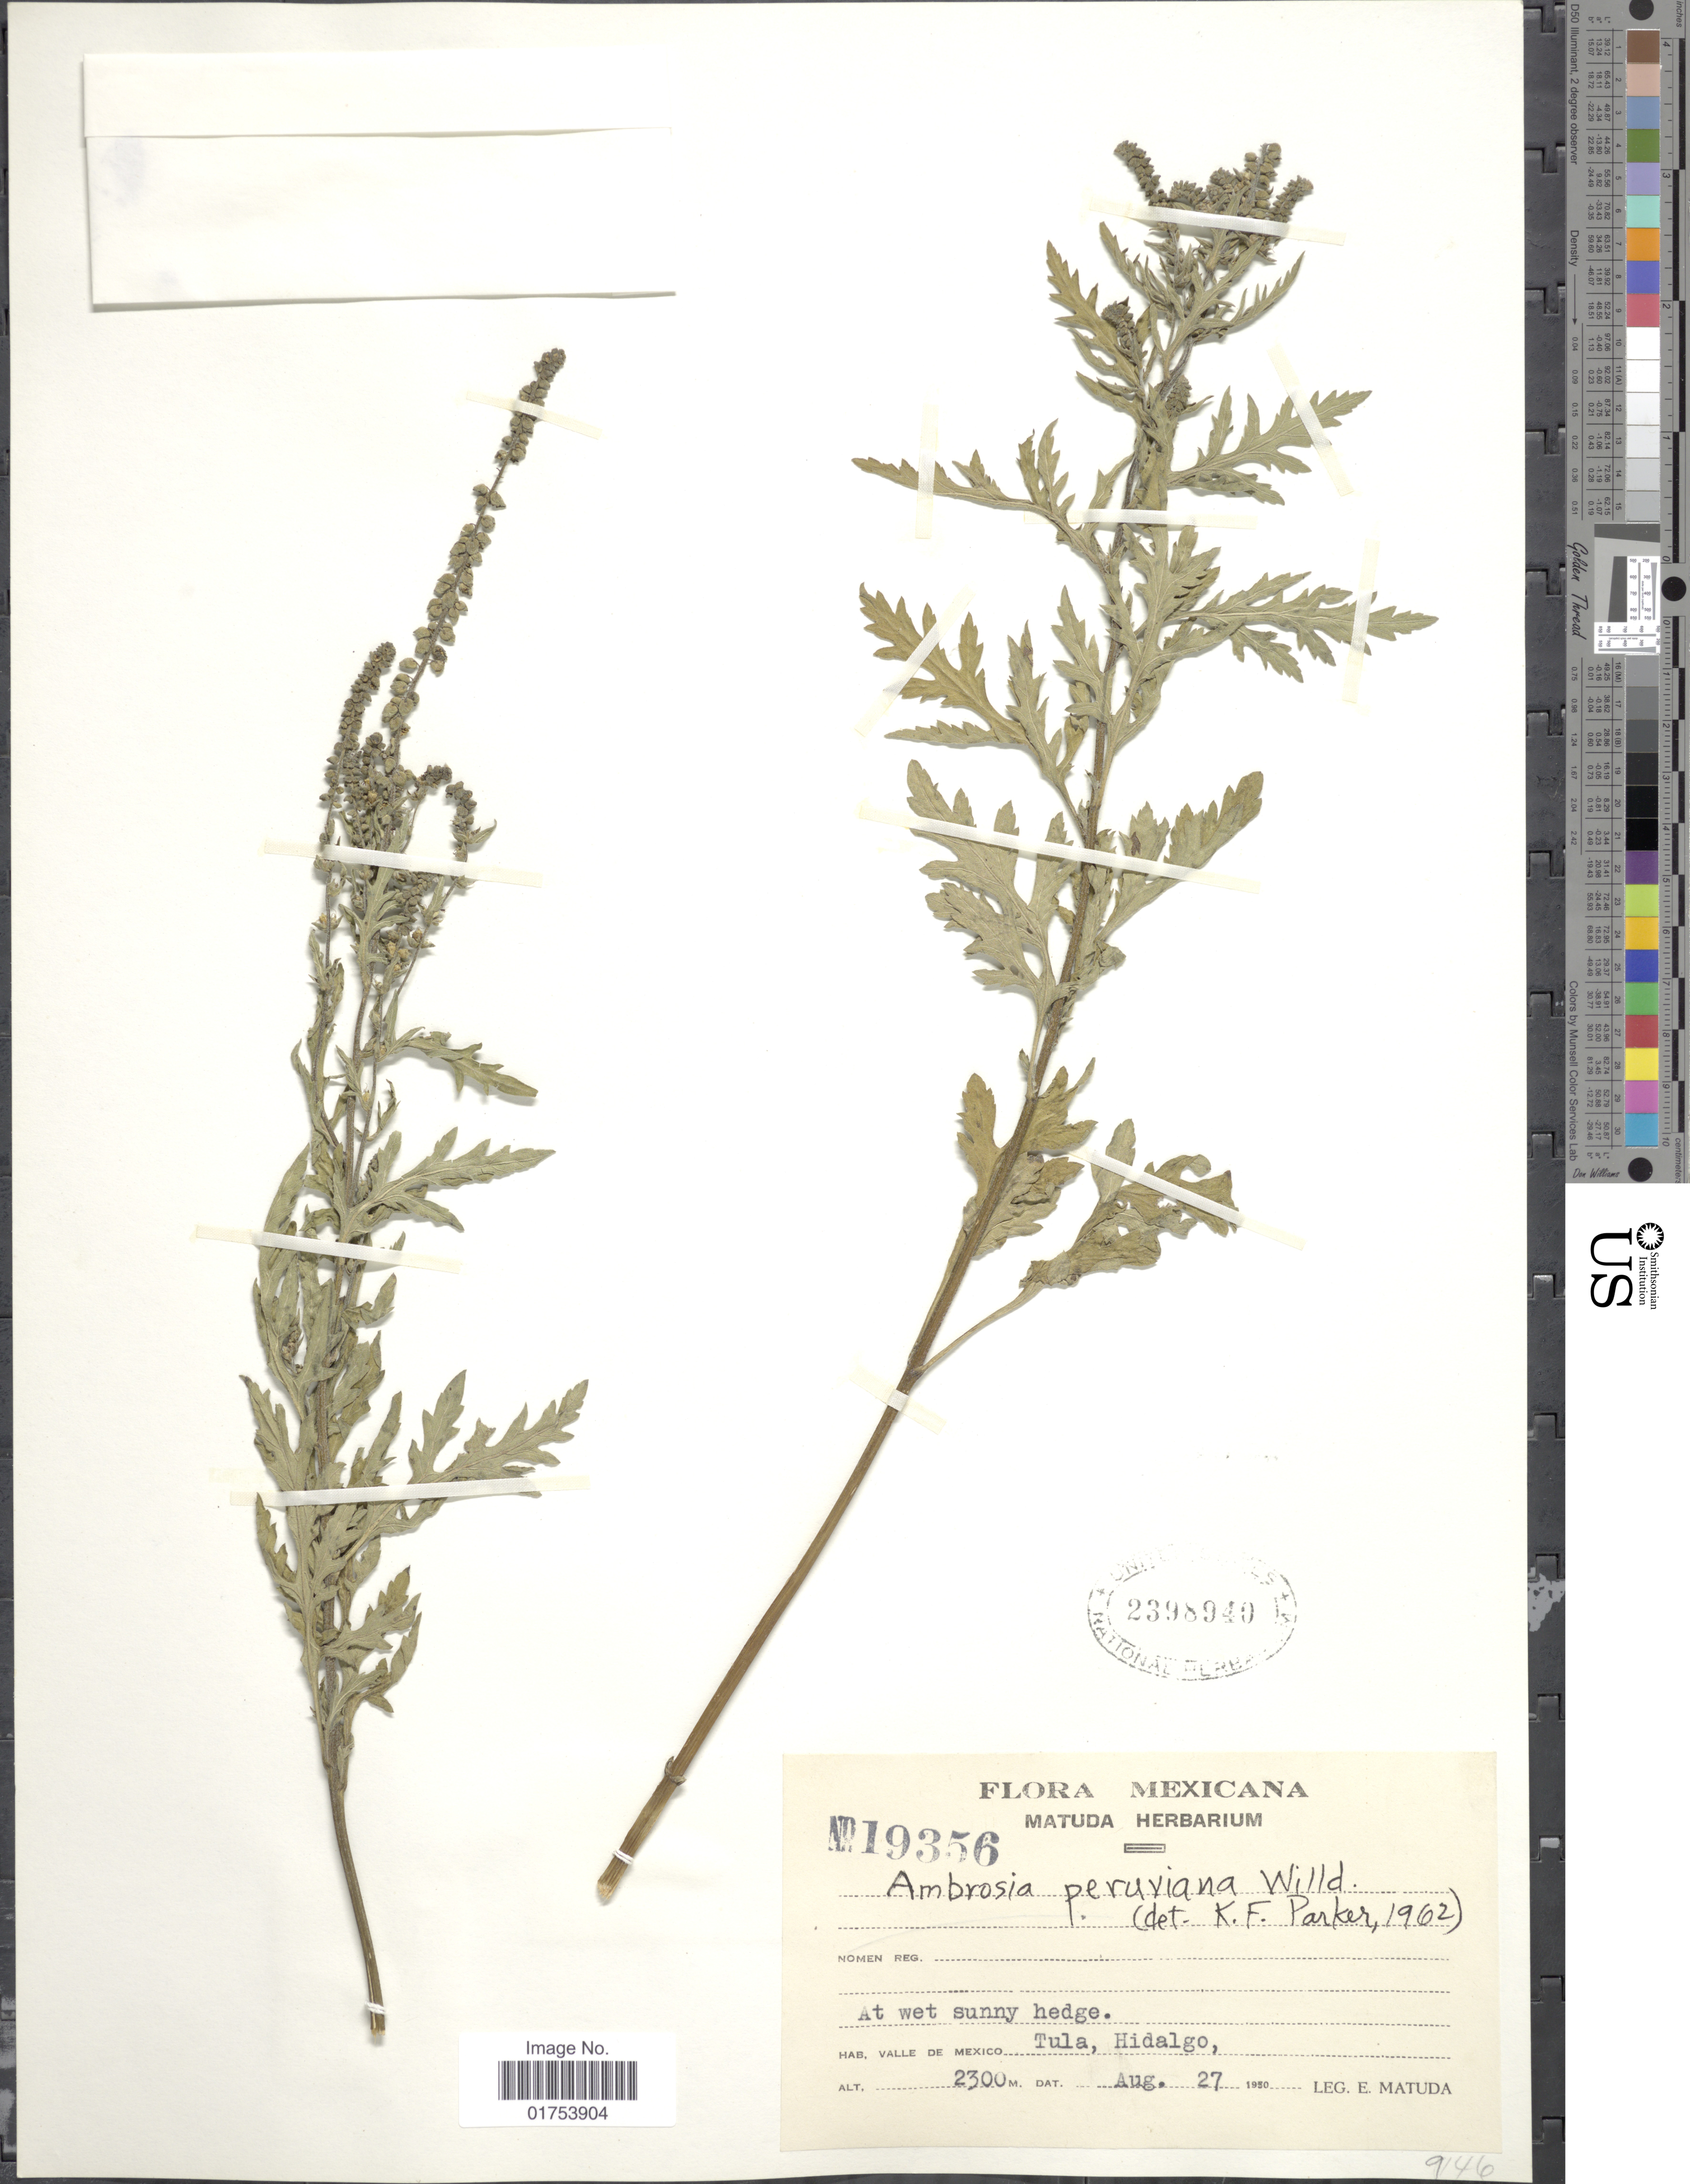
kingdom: Plantae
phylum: Tracheophyta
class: Magnoliopsida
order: Asterales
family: Asteraceae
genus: Ambrosia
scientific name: Ambrosia peruviana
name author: Willd.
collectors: E. Matuda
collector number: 19356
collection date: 1950-08-27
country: Mexico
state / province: Hidalgo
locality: Valle de Mexico, Tula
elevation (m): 2300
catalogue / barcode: US 2398940